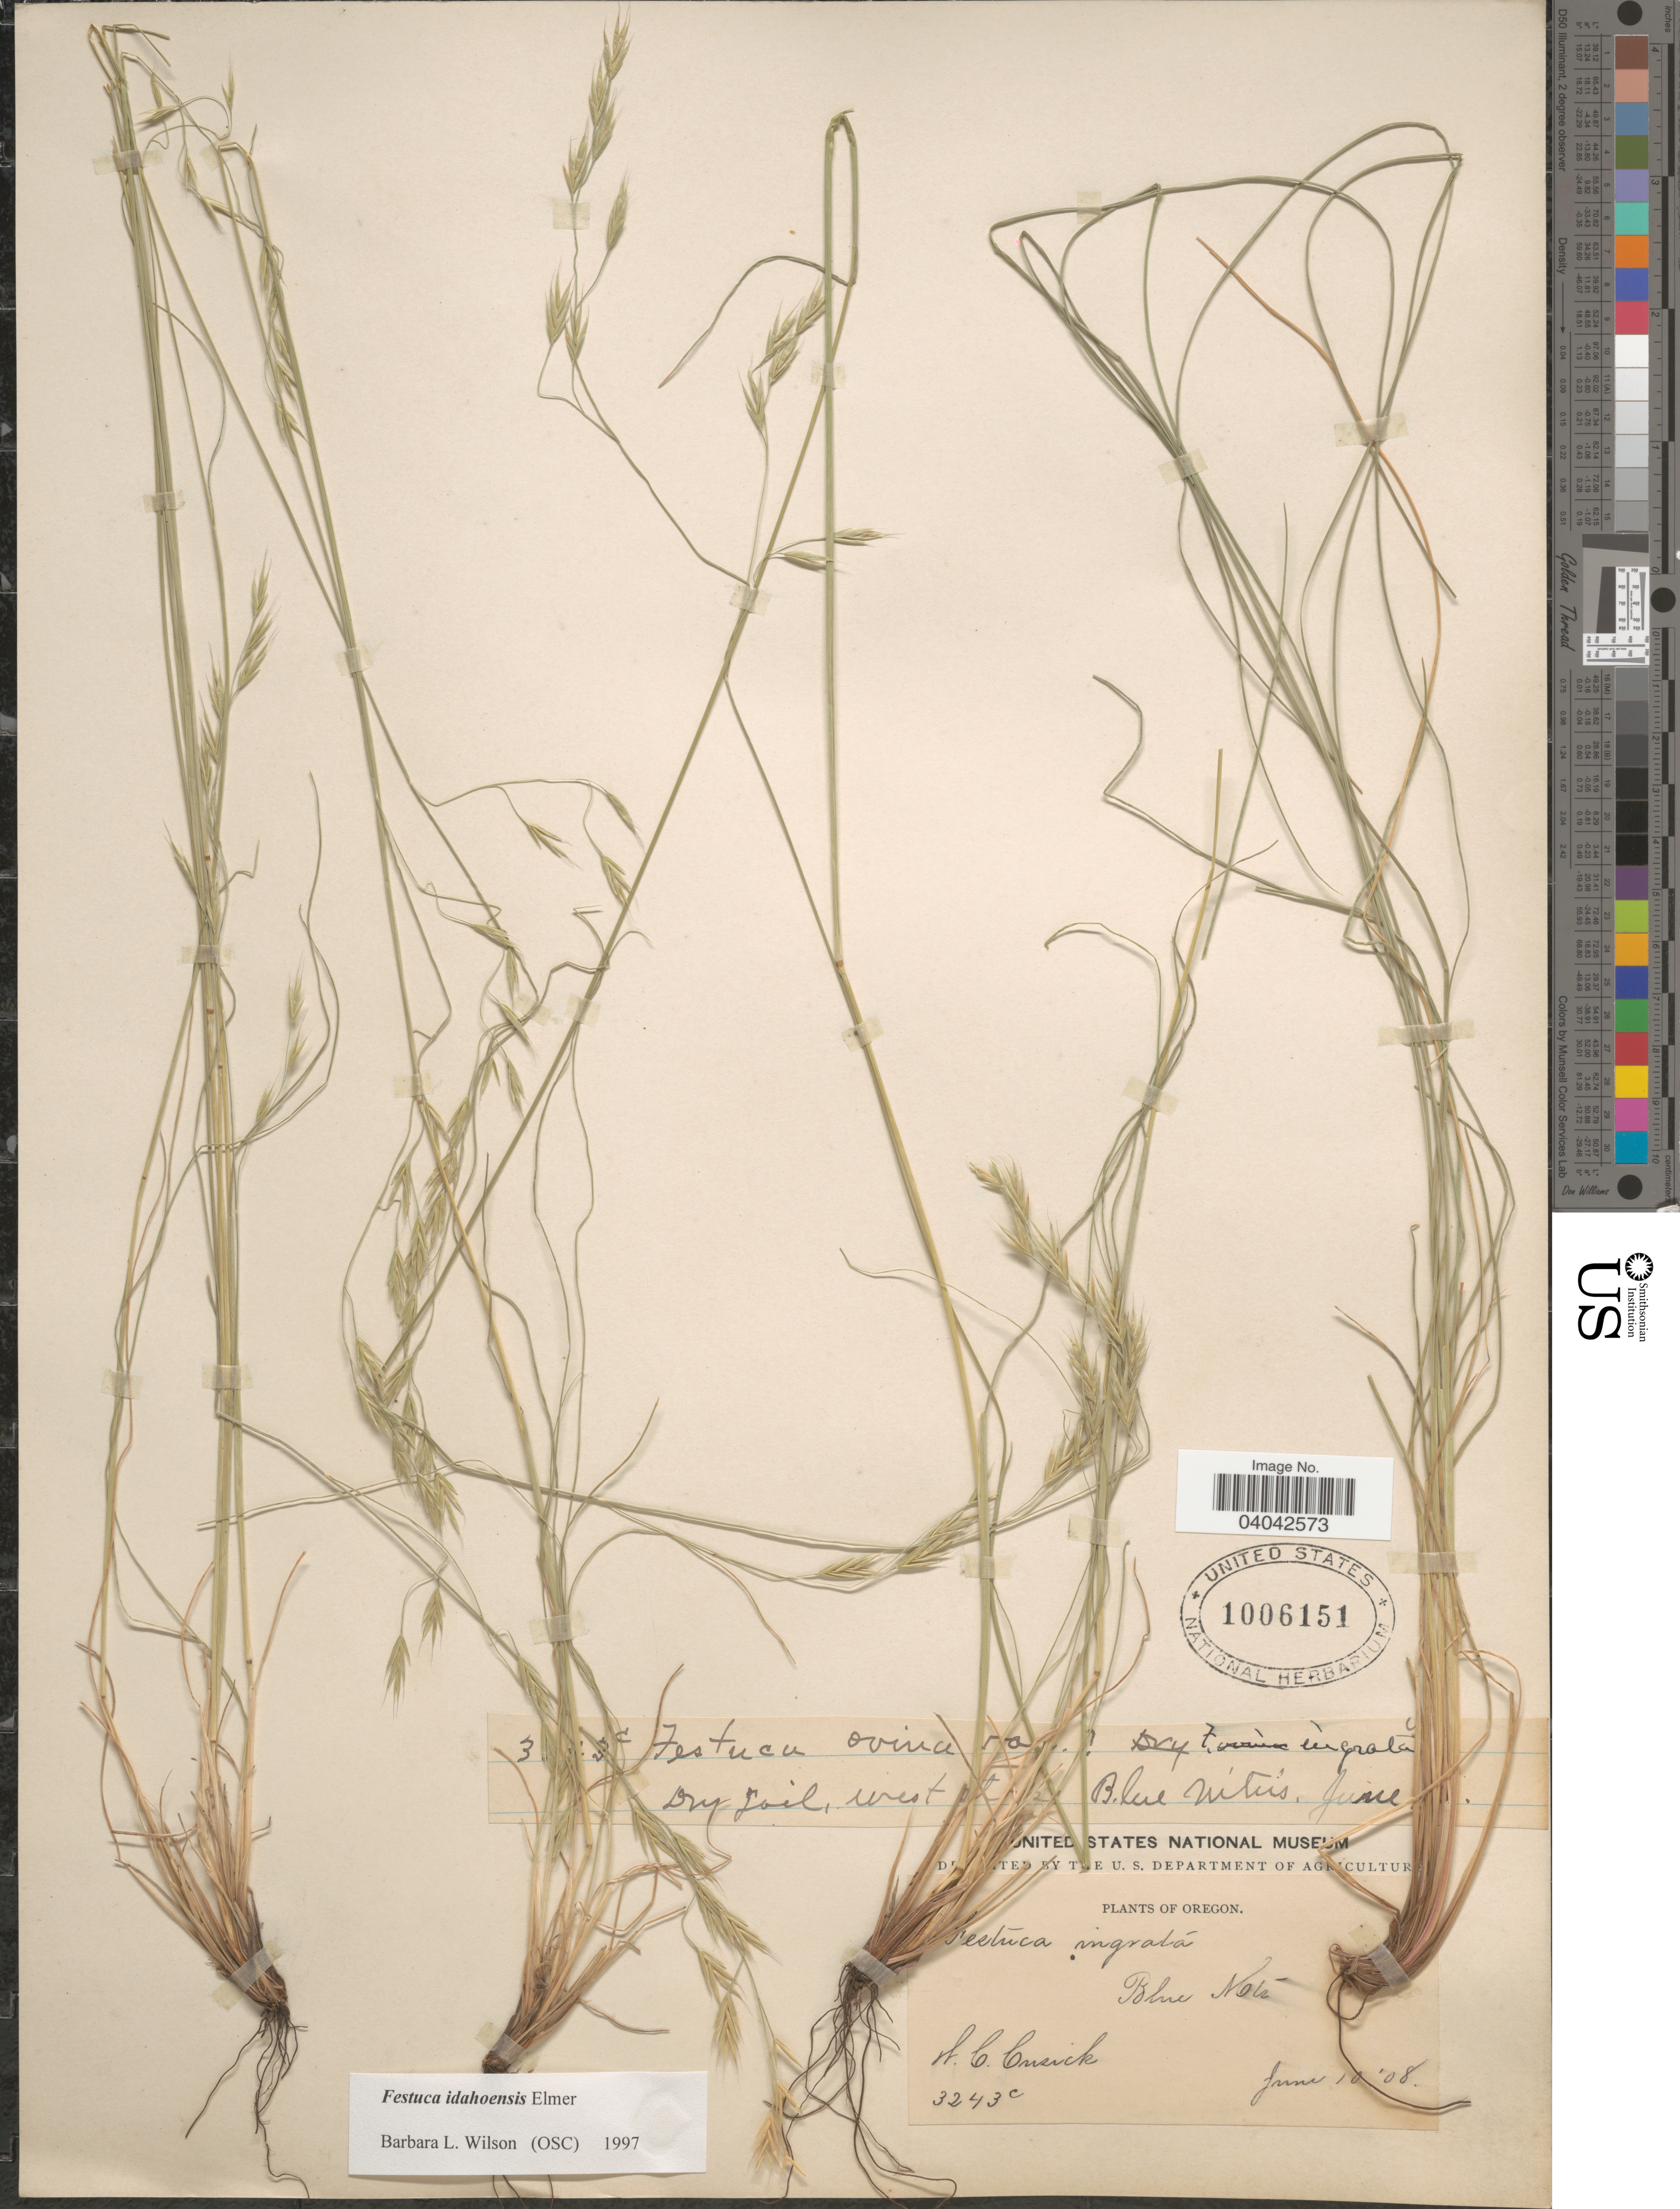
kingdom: Plantae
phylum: Tracheophyta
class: Liliopsida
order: Poales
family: Poaceae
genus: Festuca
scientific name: Festuca idahoensis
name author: Elmer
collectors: W. C. Cusick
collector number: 3243c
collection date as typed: Transcribed d/m/y: 10/6/8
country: United States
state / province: Oregon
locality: West [illegible text] Blue Mts.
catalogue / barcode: US 1006151